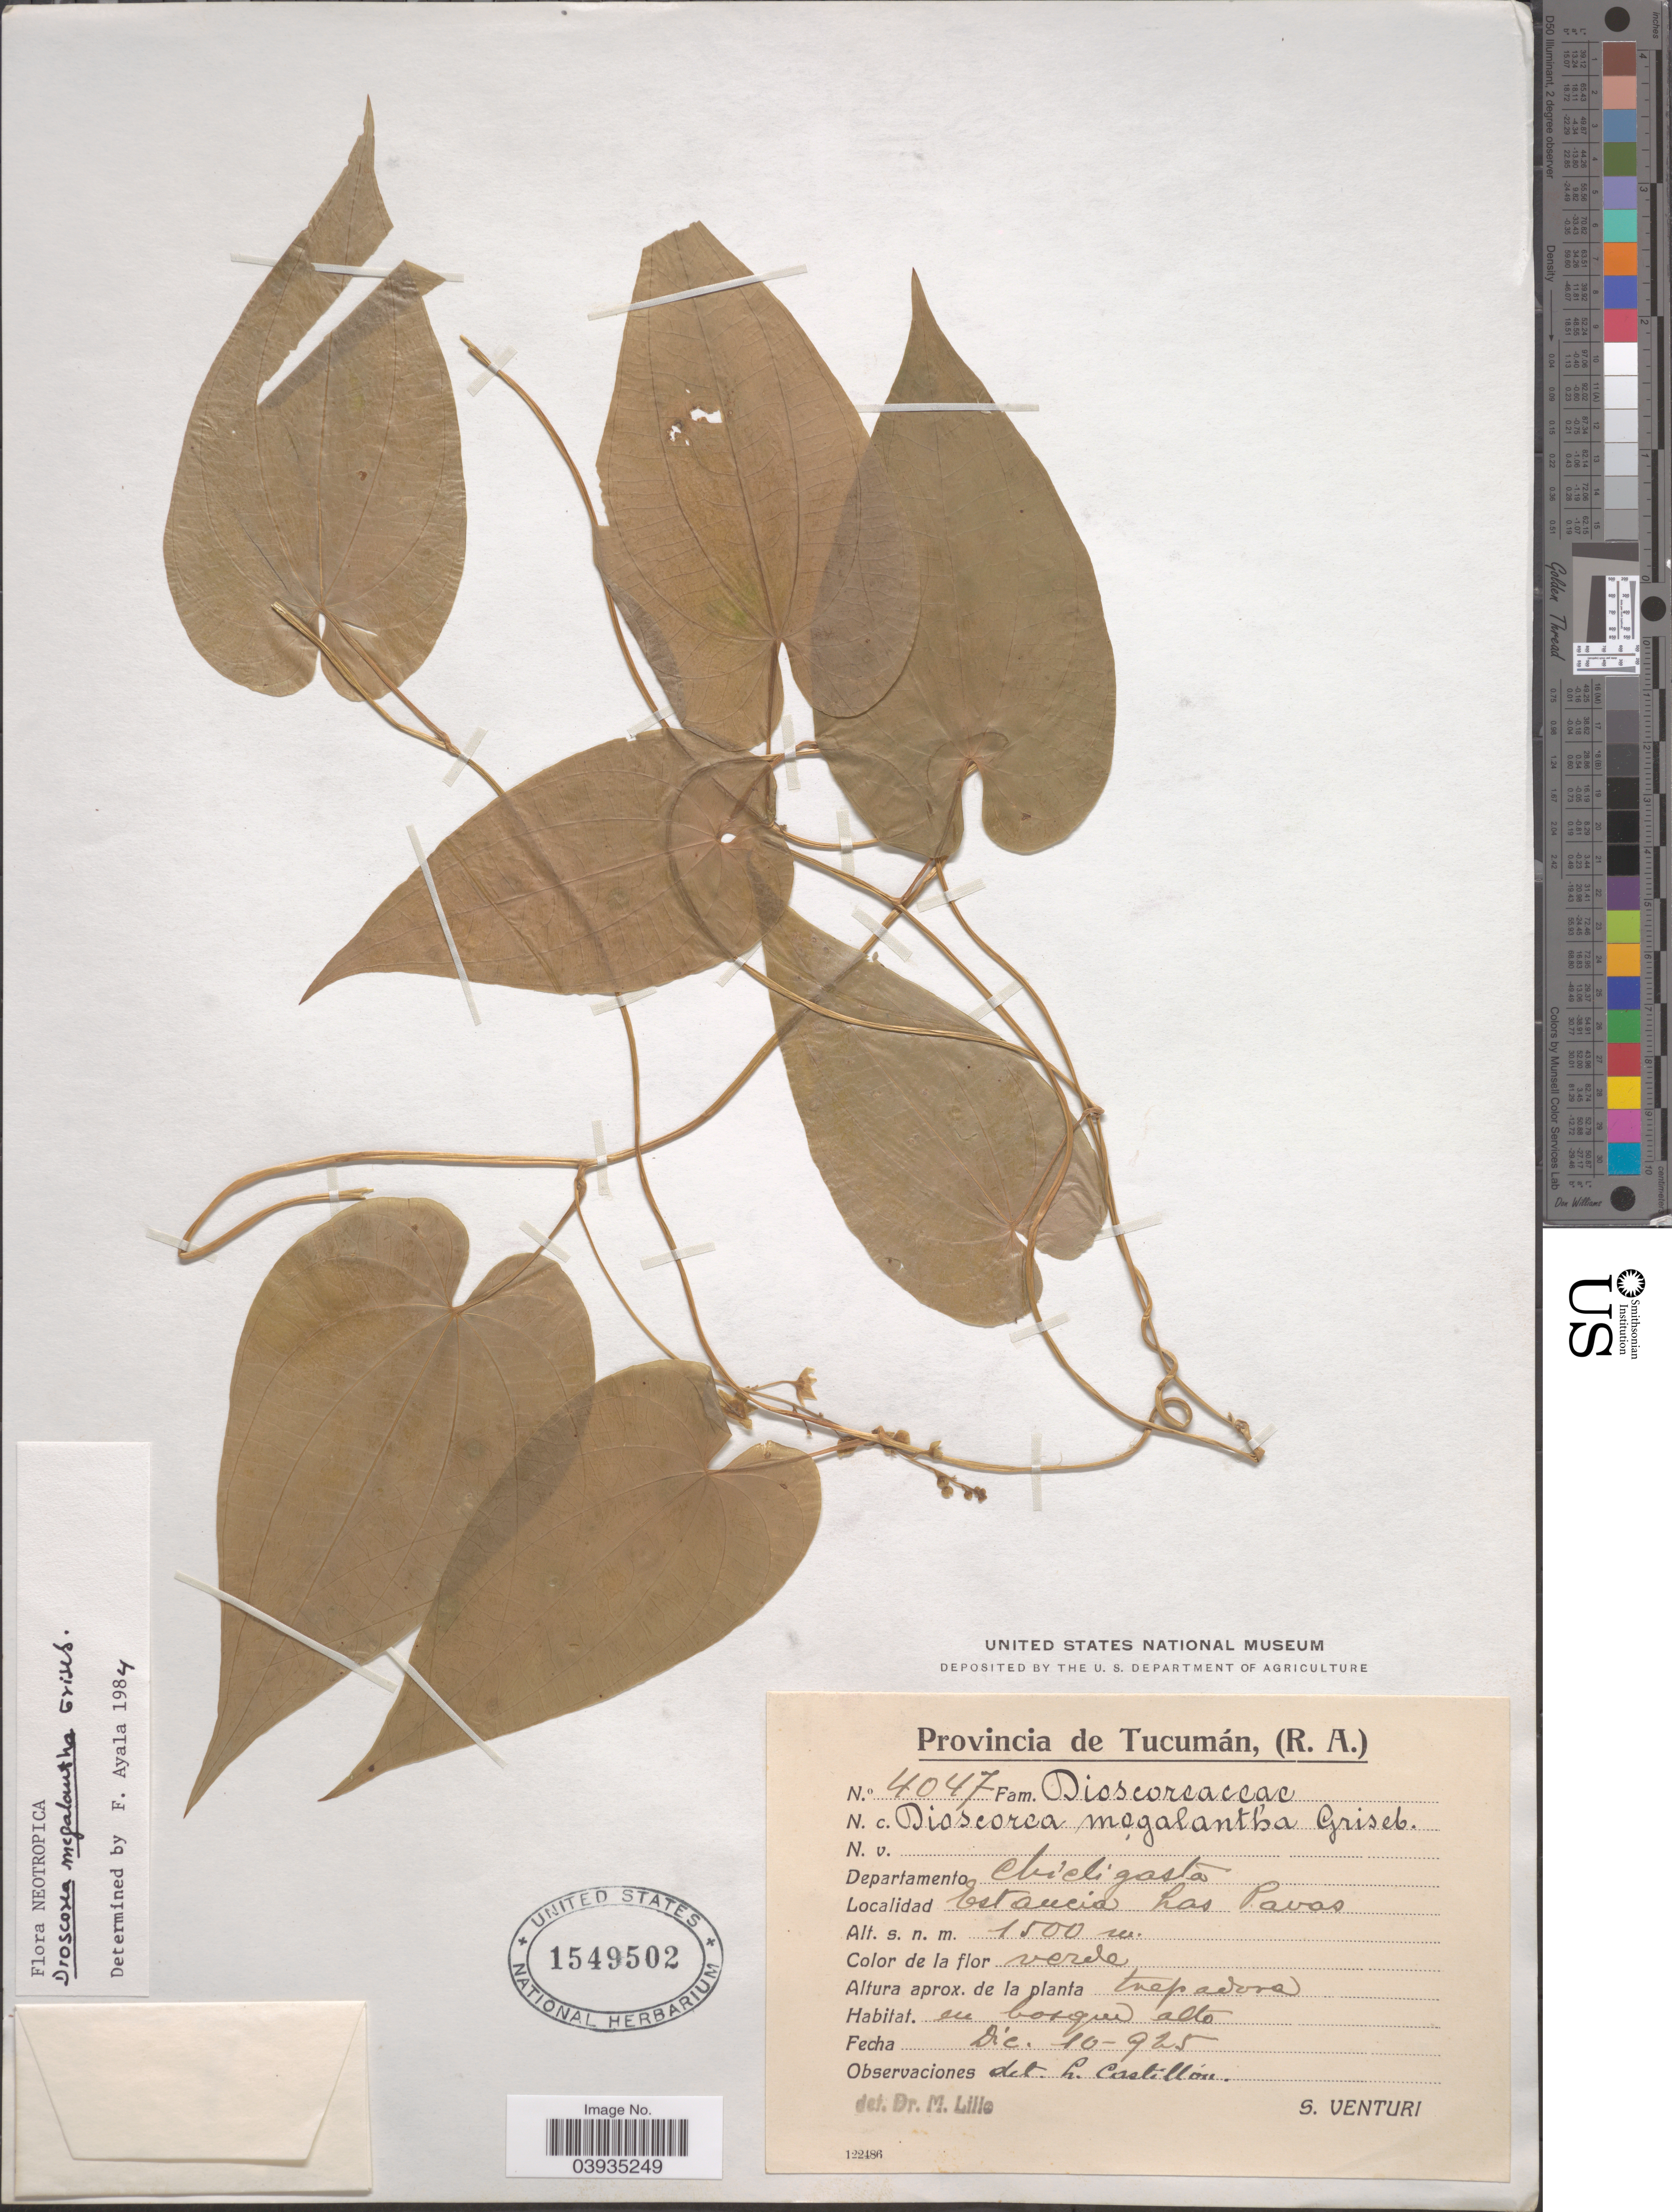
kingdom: Plantae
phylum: Tracheophyta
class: Liliopsida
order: Dioscoreales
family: Dioscoreaceae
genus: Dioscorea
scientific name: Dioscorea megalantha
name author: Griseb.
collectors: S. Venturi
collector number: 4047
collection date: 1925-12-10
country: Argentina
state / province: Tucuman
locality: Departamento Chicligasta. Estancia Las Pavas.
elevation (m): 1500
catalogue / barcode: US 1549502